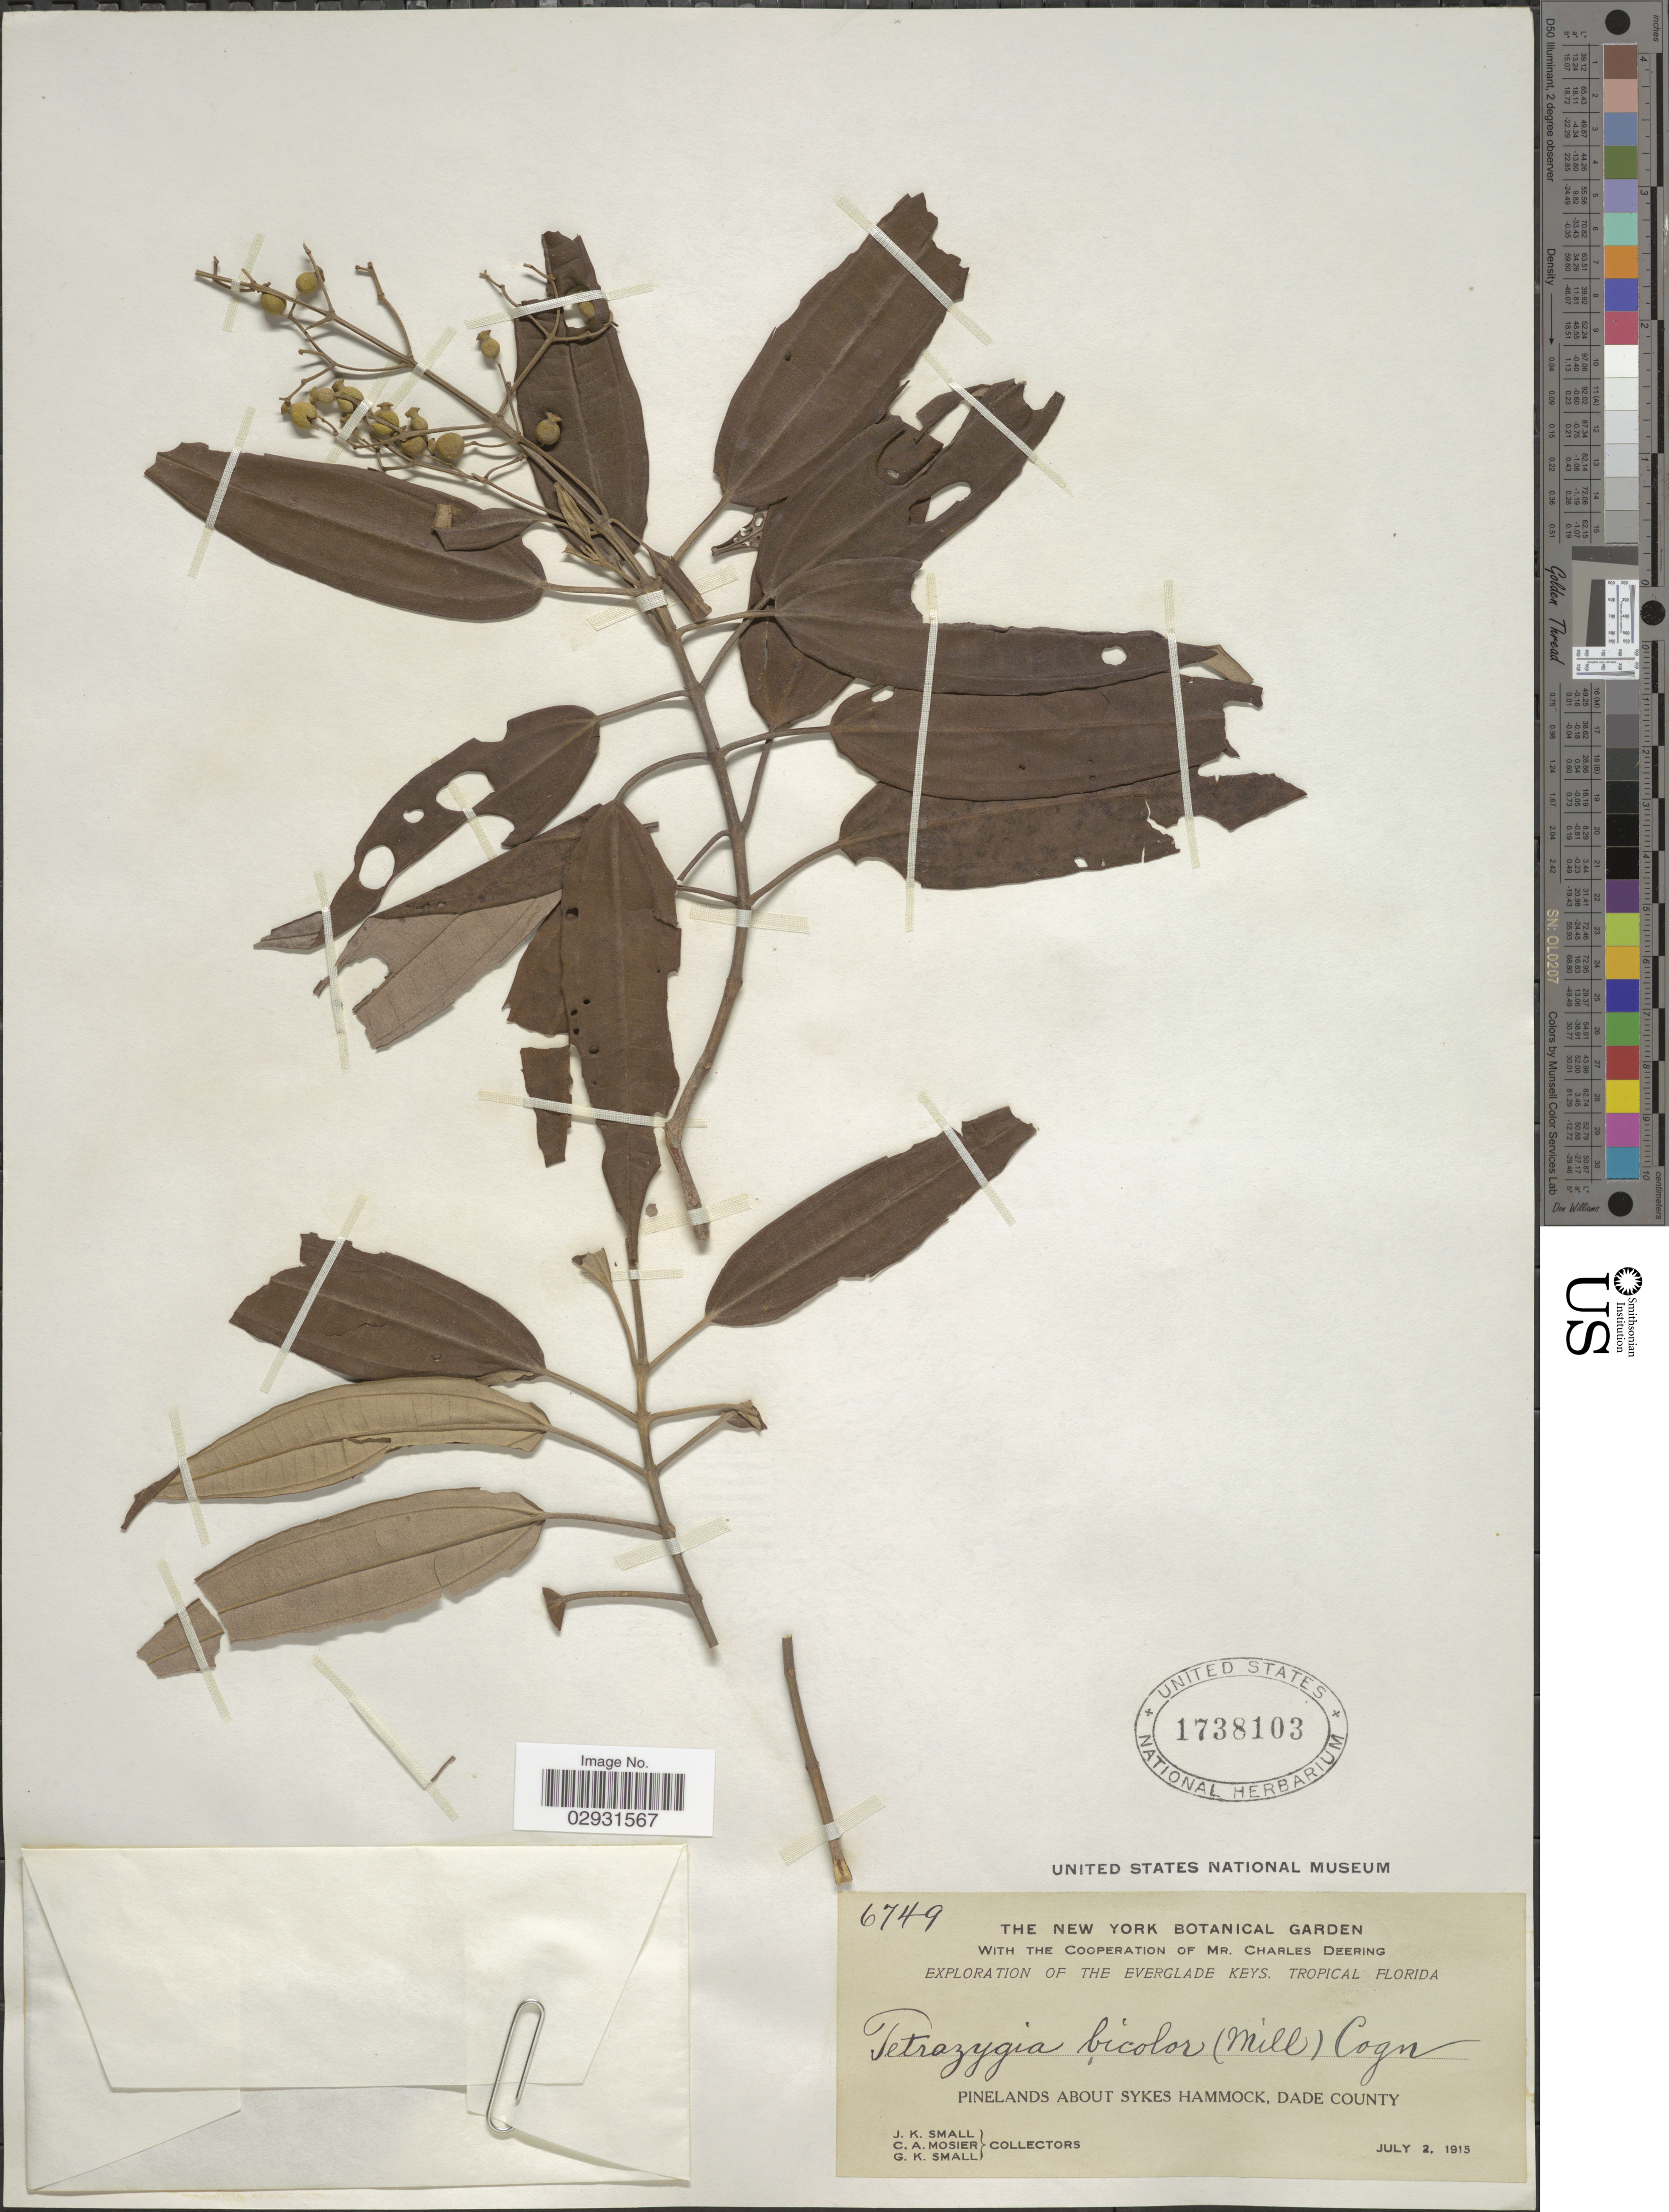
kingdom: Plantae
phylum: Tracheophyta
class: Magnoliopsida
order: Myrtales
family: Melastomataceae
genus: Tetrazygia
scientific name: Tetrazygia bicolor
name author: (Mill.) Cogn.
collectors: J. K. Small, C. A. Mosier & G. K. Small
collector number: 6749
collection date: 1915-07-02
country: United States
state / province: Florida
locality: The Everglades Keys, Pinelands about Skyes Hammock, Dade County.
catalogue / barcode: US 1738103